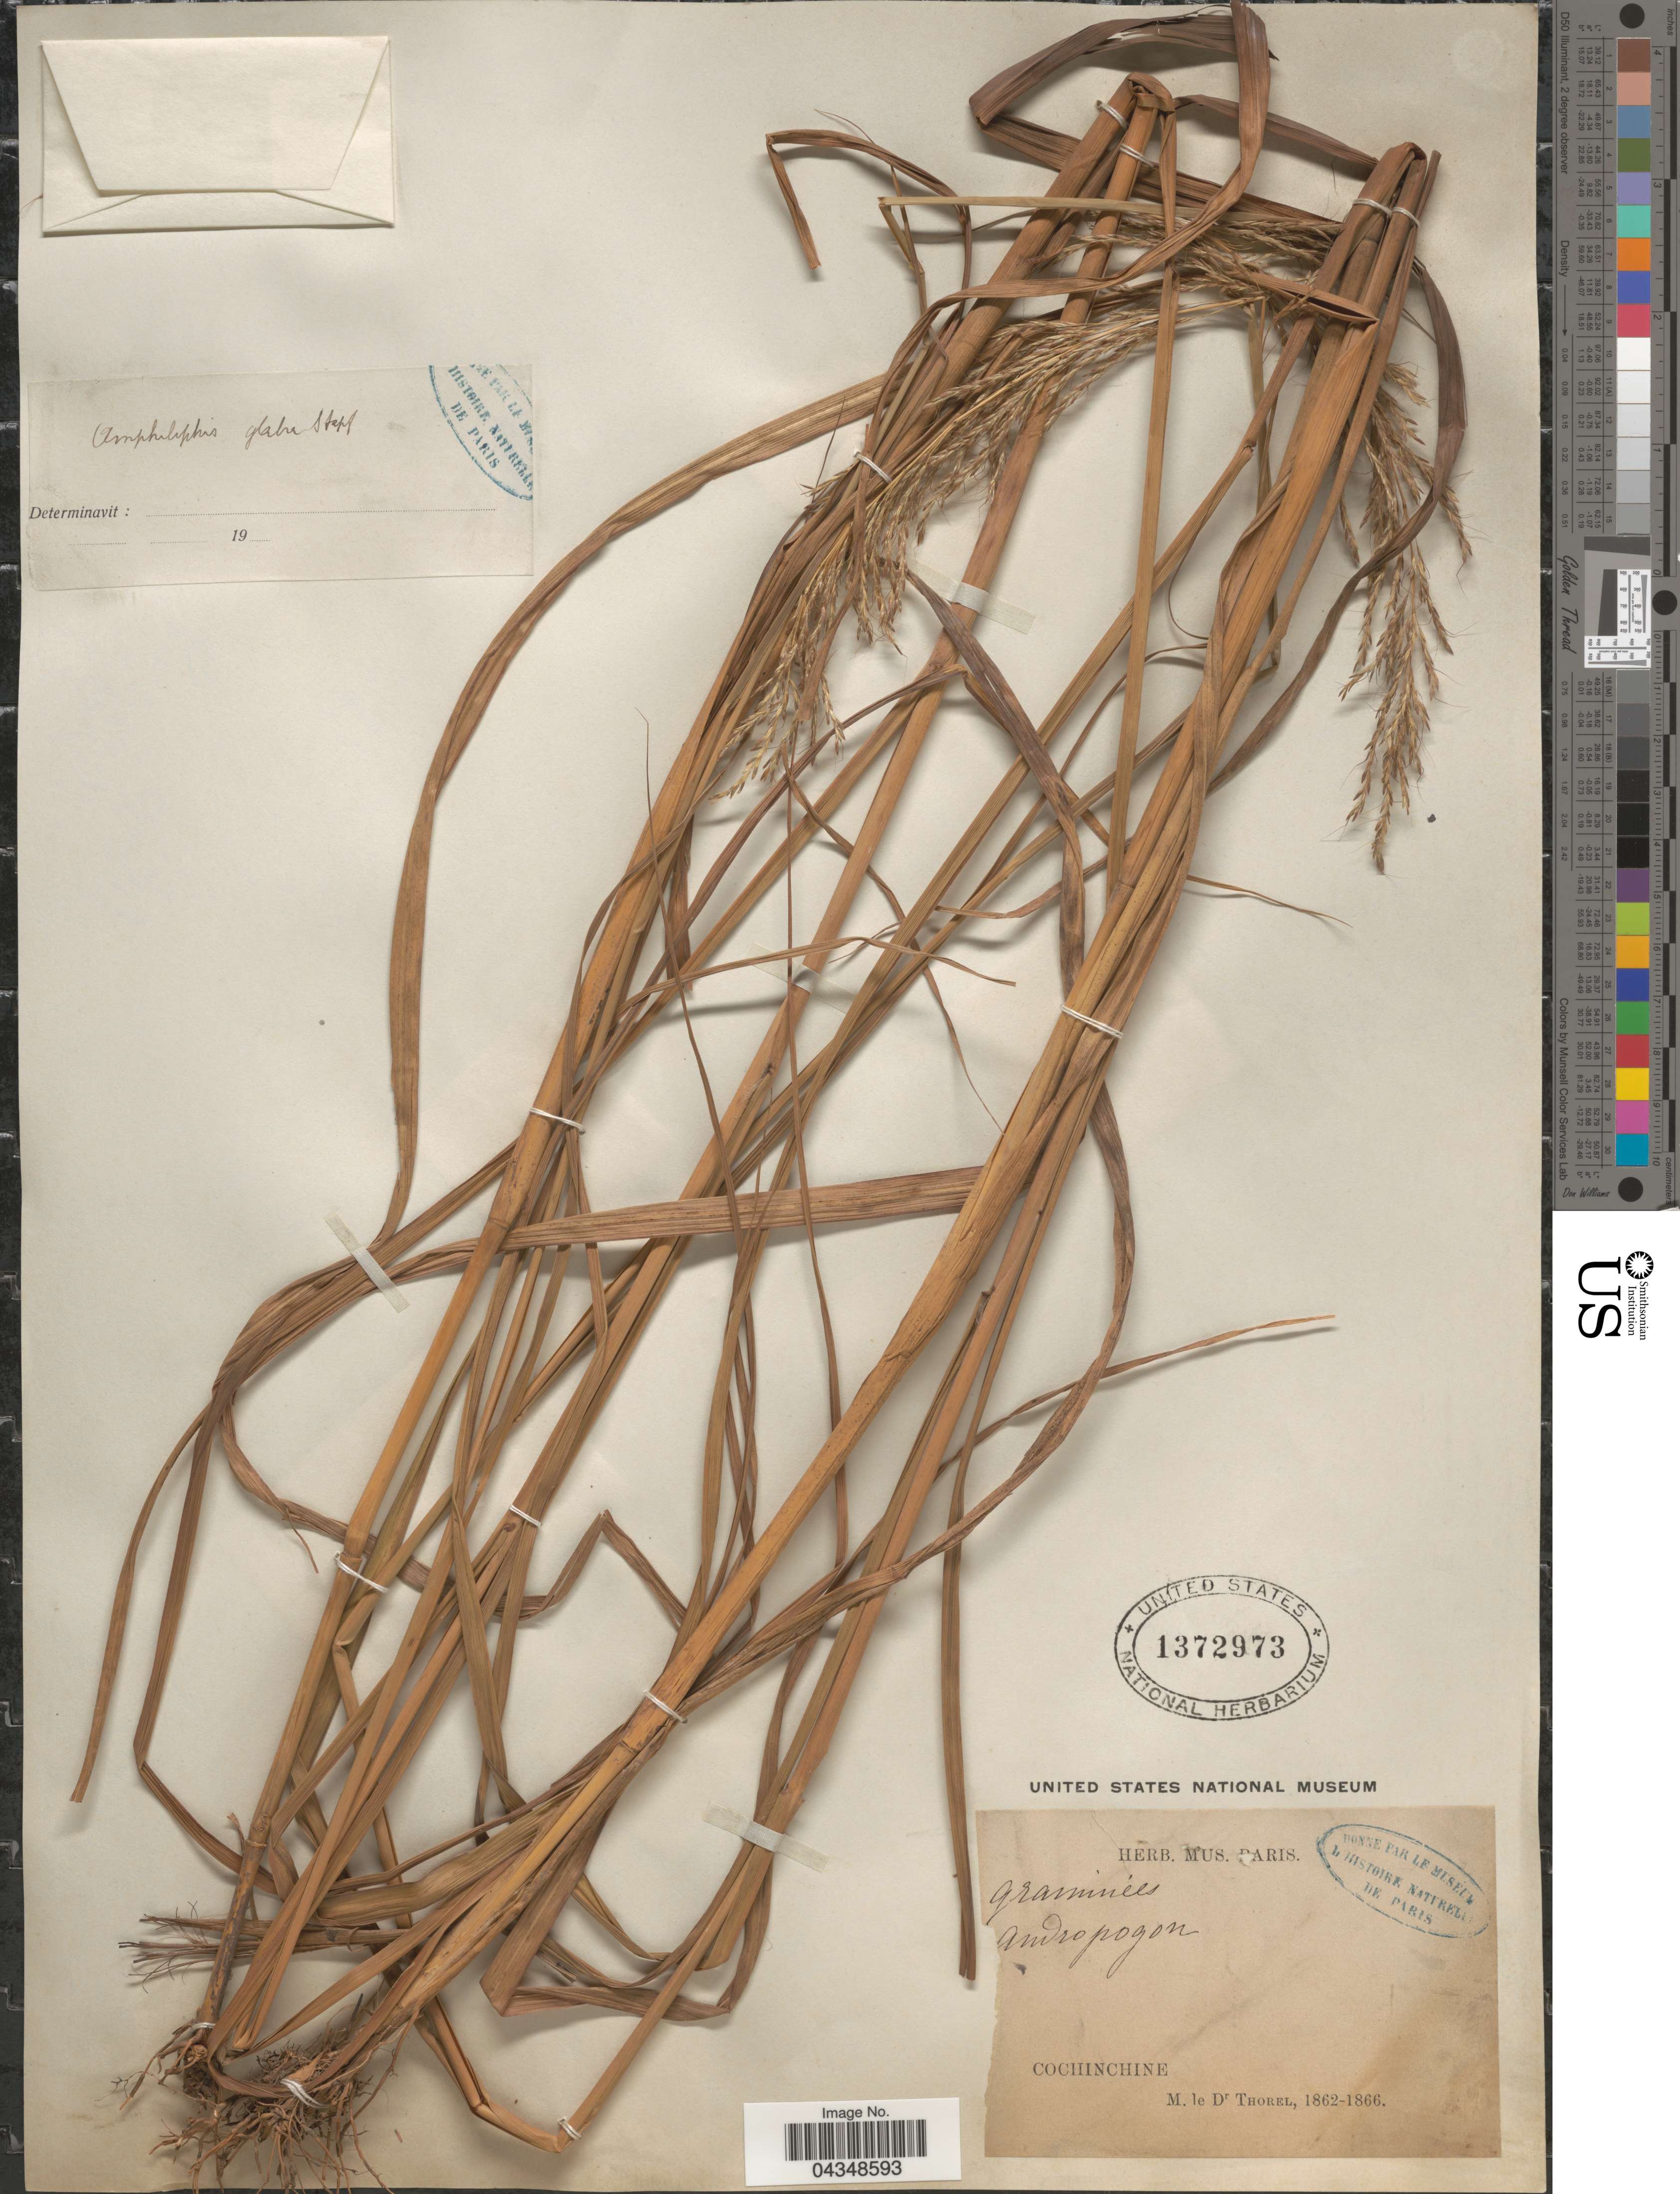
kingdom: Plantae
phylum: Tracheophyta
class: Liliopsida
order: Poales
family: Poaceae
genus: Bothriochloa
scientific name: Bothriochloa bladhii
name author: (Retz.) S.T. Blake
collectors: M. de Thorel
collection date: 1862/1866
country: Vietnam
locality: Cochinchine.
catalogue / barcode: US 1372973